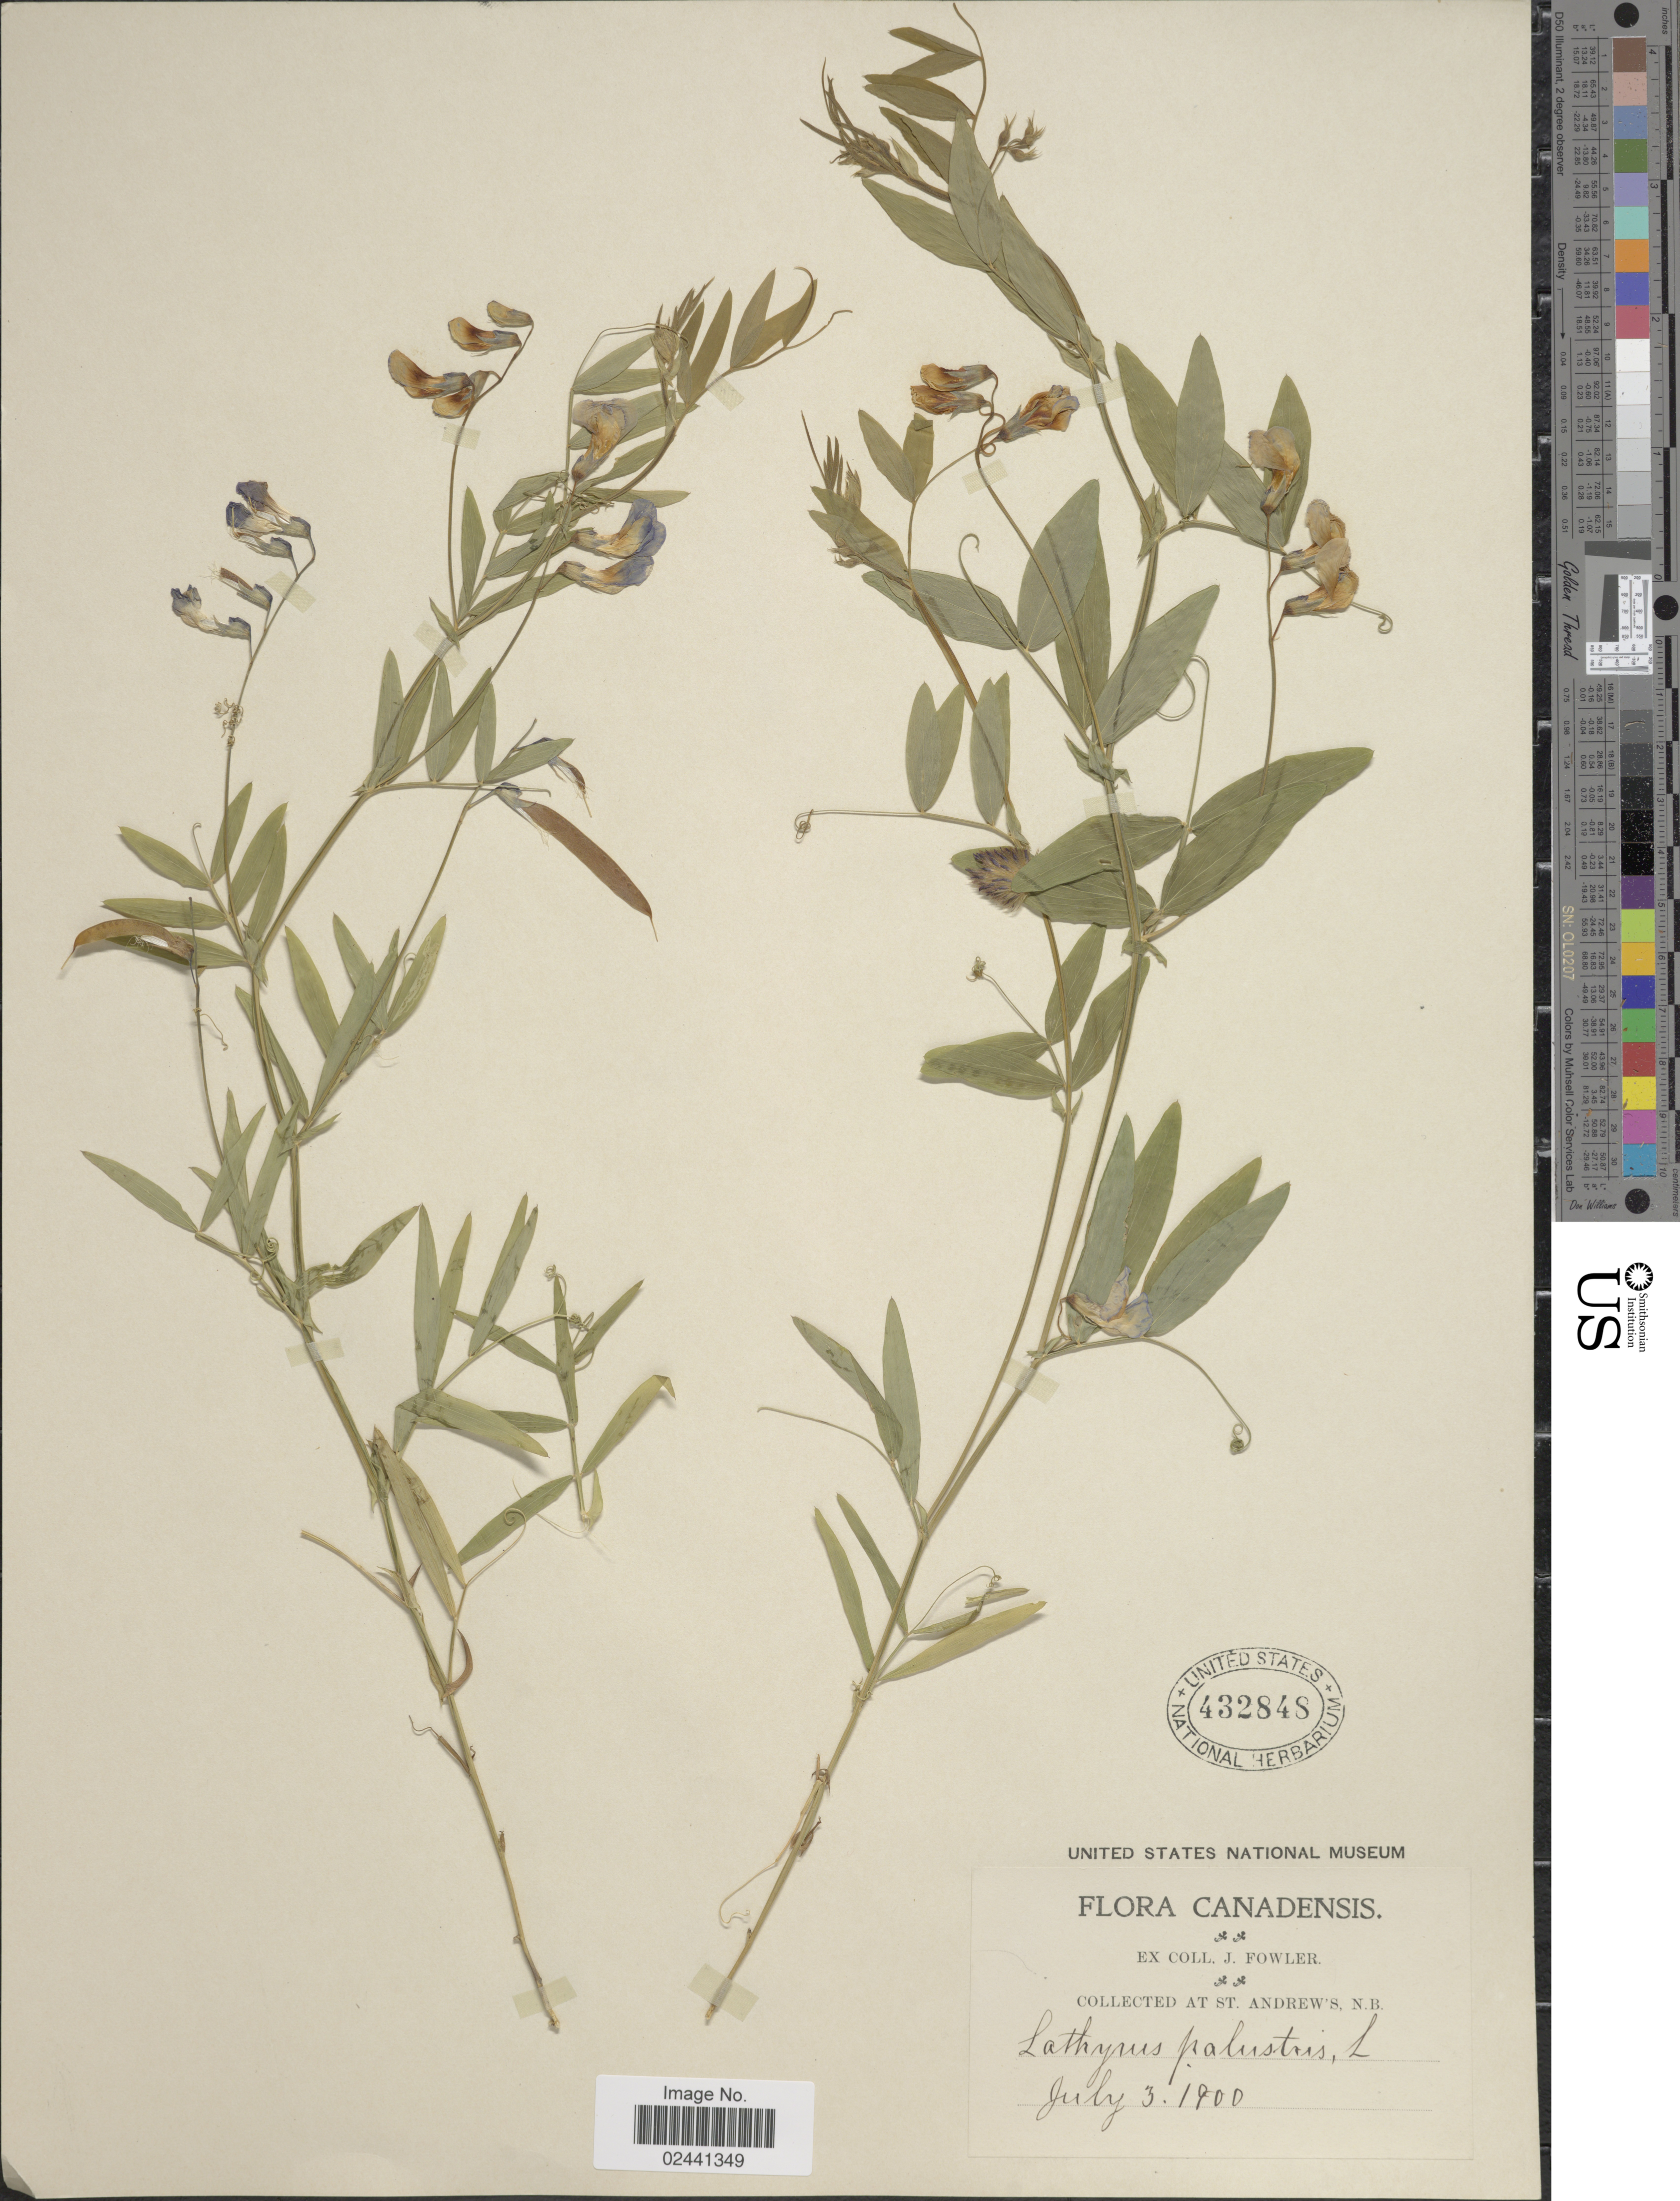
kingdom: Plantae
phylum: Tracheophyta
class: Magnoliopsida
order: Fabales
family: Fabaceae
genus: Lathyrus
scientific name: Lathyrus palustris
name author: L.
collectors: J. P. Fowler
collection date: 1900-07-03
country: Canada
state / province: New Brunswick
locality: St. Andrew's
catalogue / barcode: US 432848